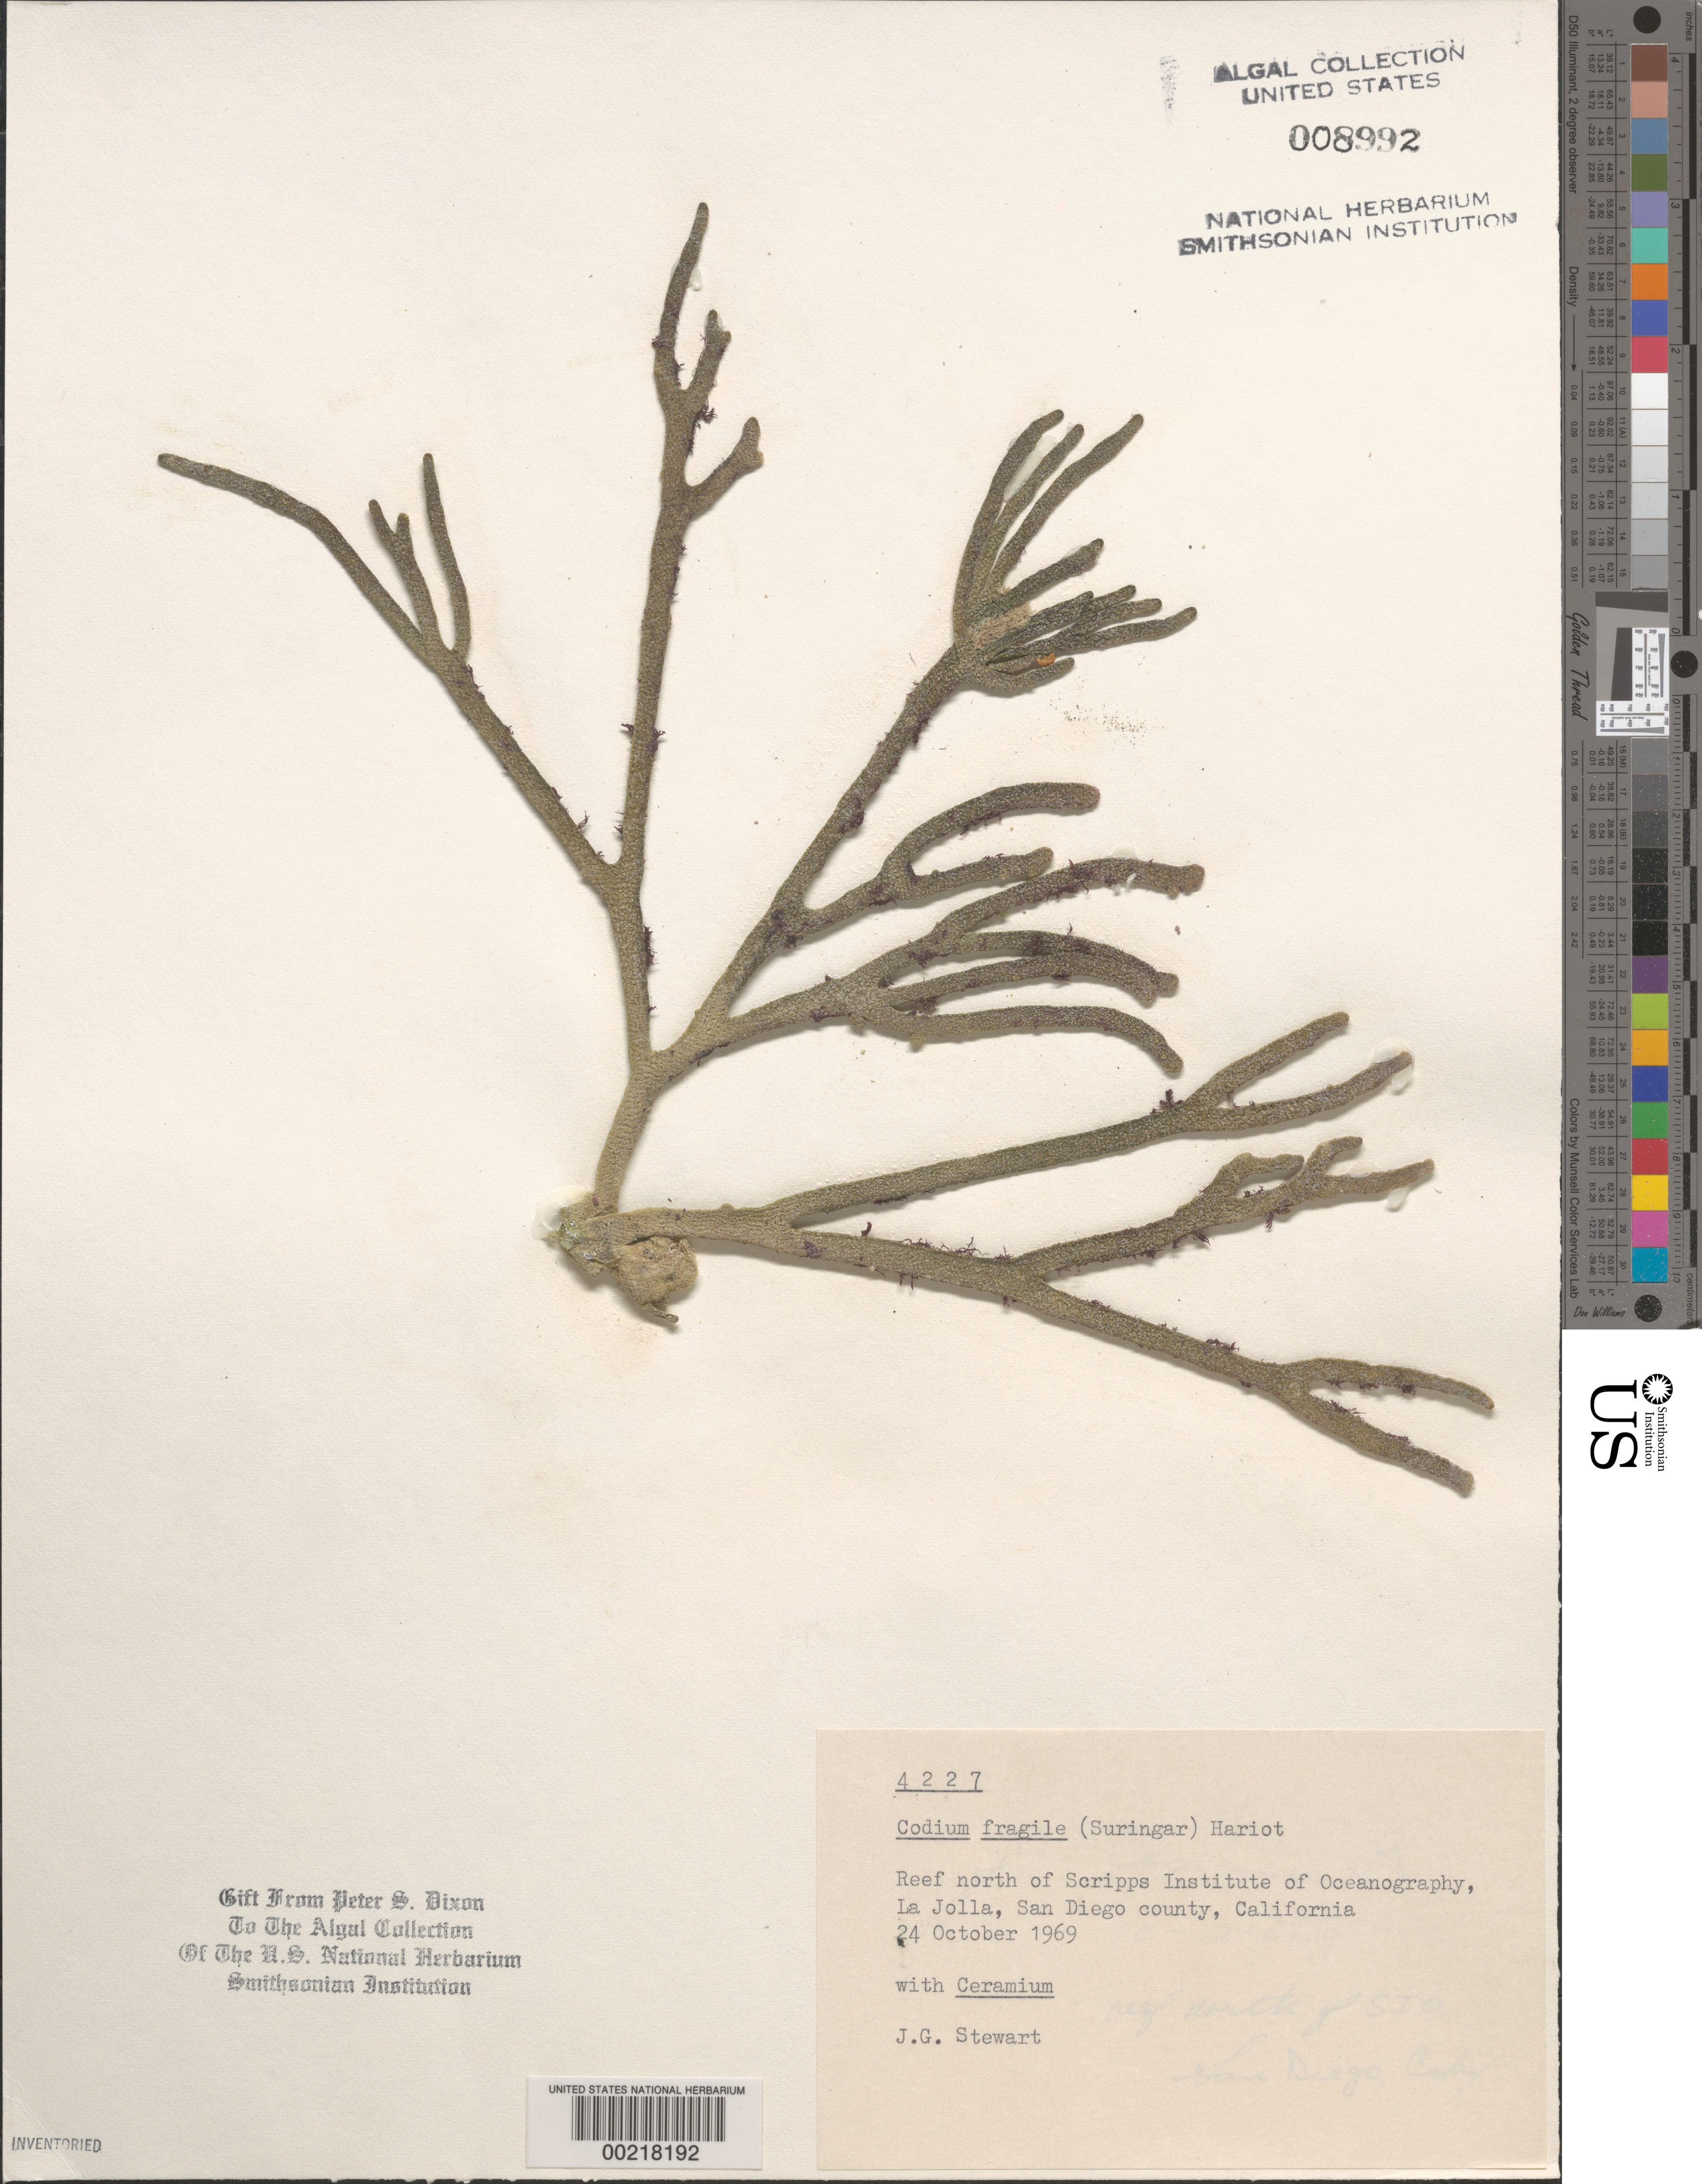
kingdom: Plantae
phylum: Chlorophyta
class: Ulvophyceae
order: Bryopsidales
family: Codiaceae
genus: Codium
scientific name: Codium fragile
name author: (Suringar) P. Hariot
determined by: Dixon, P. S.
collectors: J. Stewart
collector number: PSD 4227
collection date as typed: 24 Oct 1969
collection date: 1969-10-24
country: United States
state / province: California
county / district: San Diego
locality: La Jolla, north of Scripps Institution of Oceanography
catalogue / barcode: US 8992